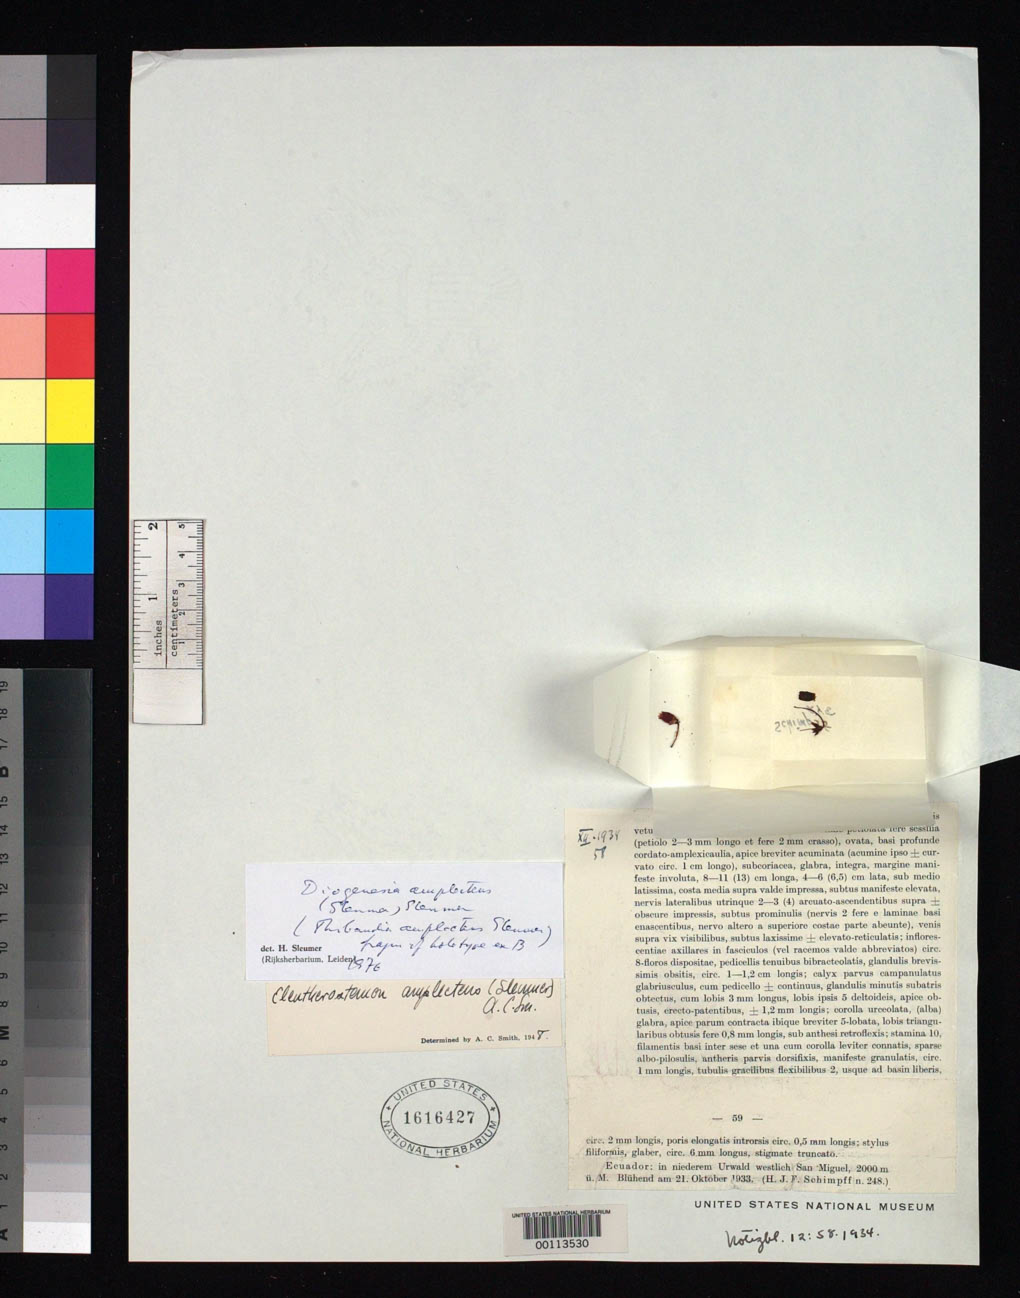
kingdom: Plantae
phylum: Tracheophyta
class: Magnoliopsida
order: Ericales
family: Ericaceae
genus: Thibaudia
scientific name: Thibaudia amplectens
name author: Sleumer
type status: Isolectotype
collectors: H. Schimpff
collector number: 248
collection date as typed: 21 Oct 1933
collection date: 1933-10-21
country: Ecuador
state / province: Bolívar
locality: Sal Miguel.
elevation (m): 2000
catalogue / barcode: US 1616427